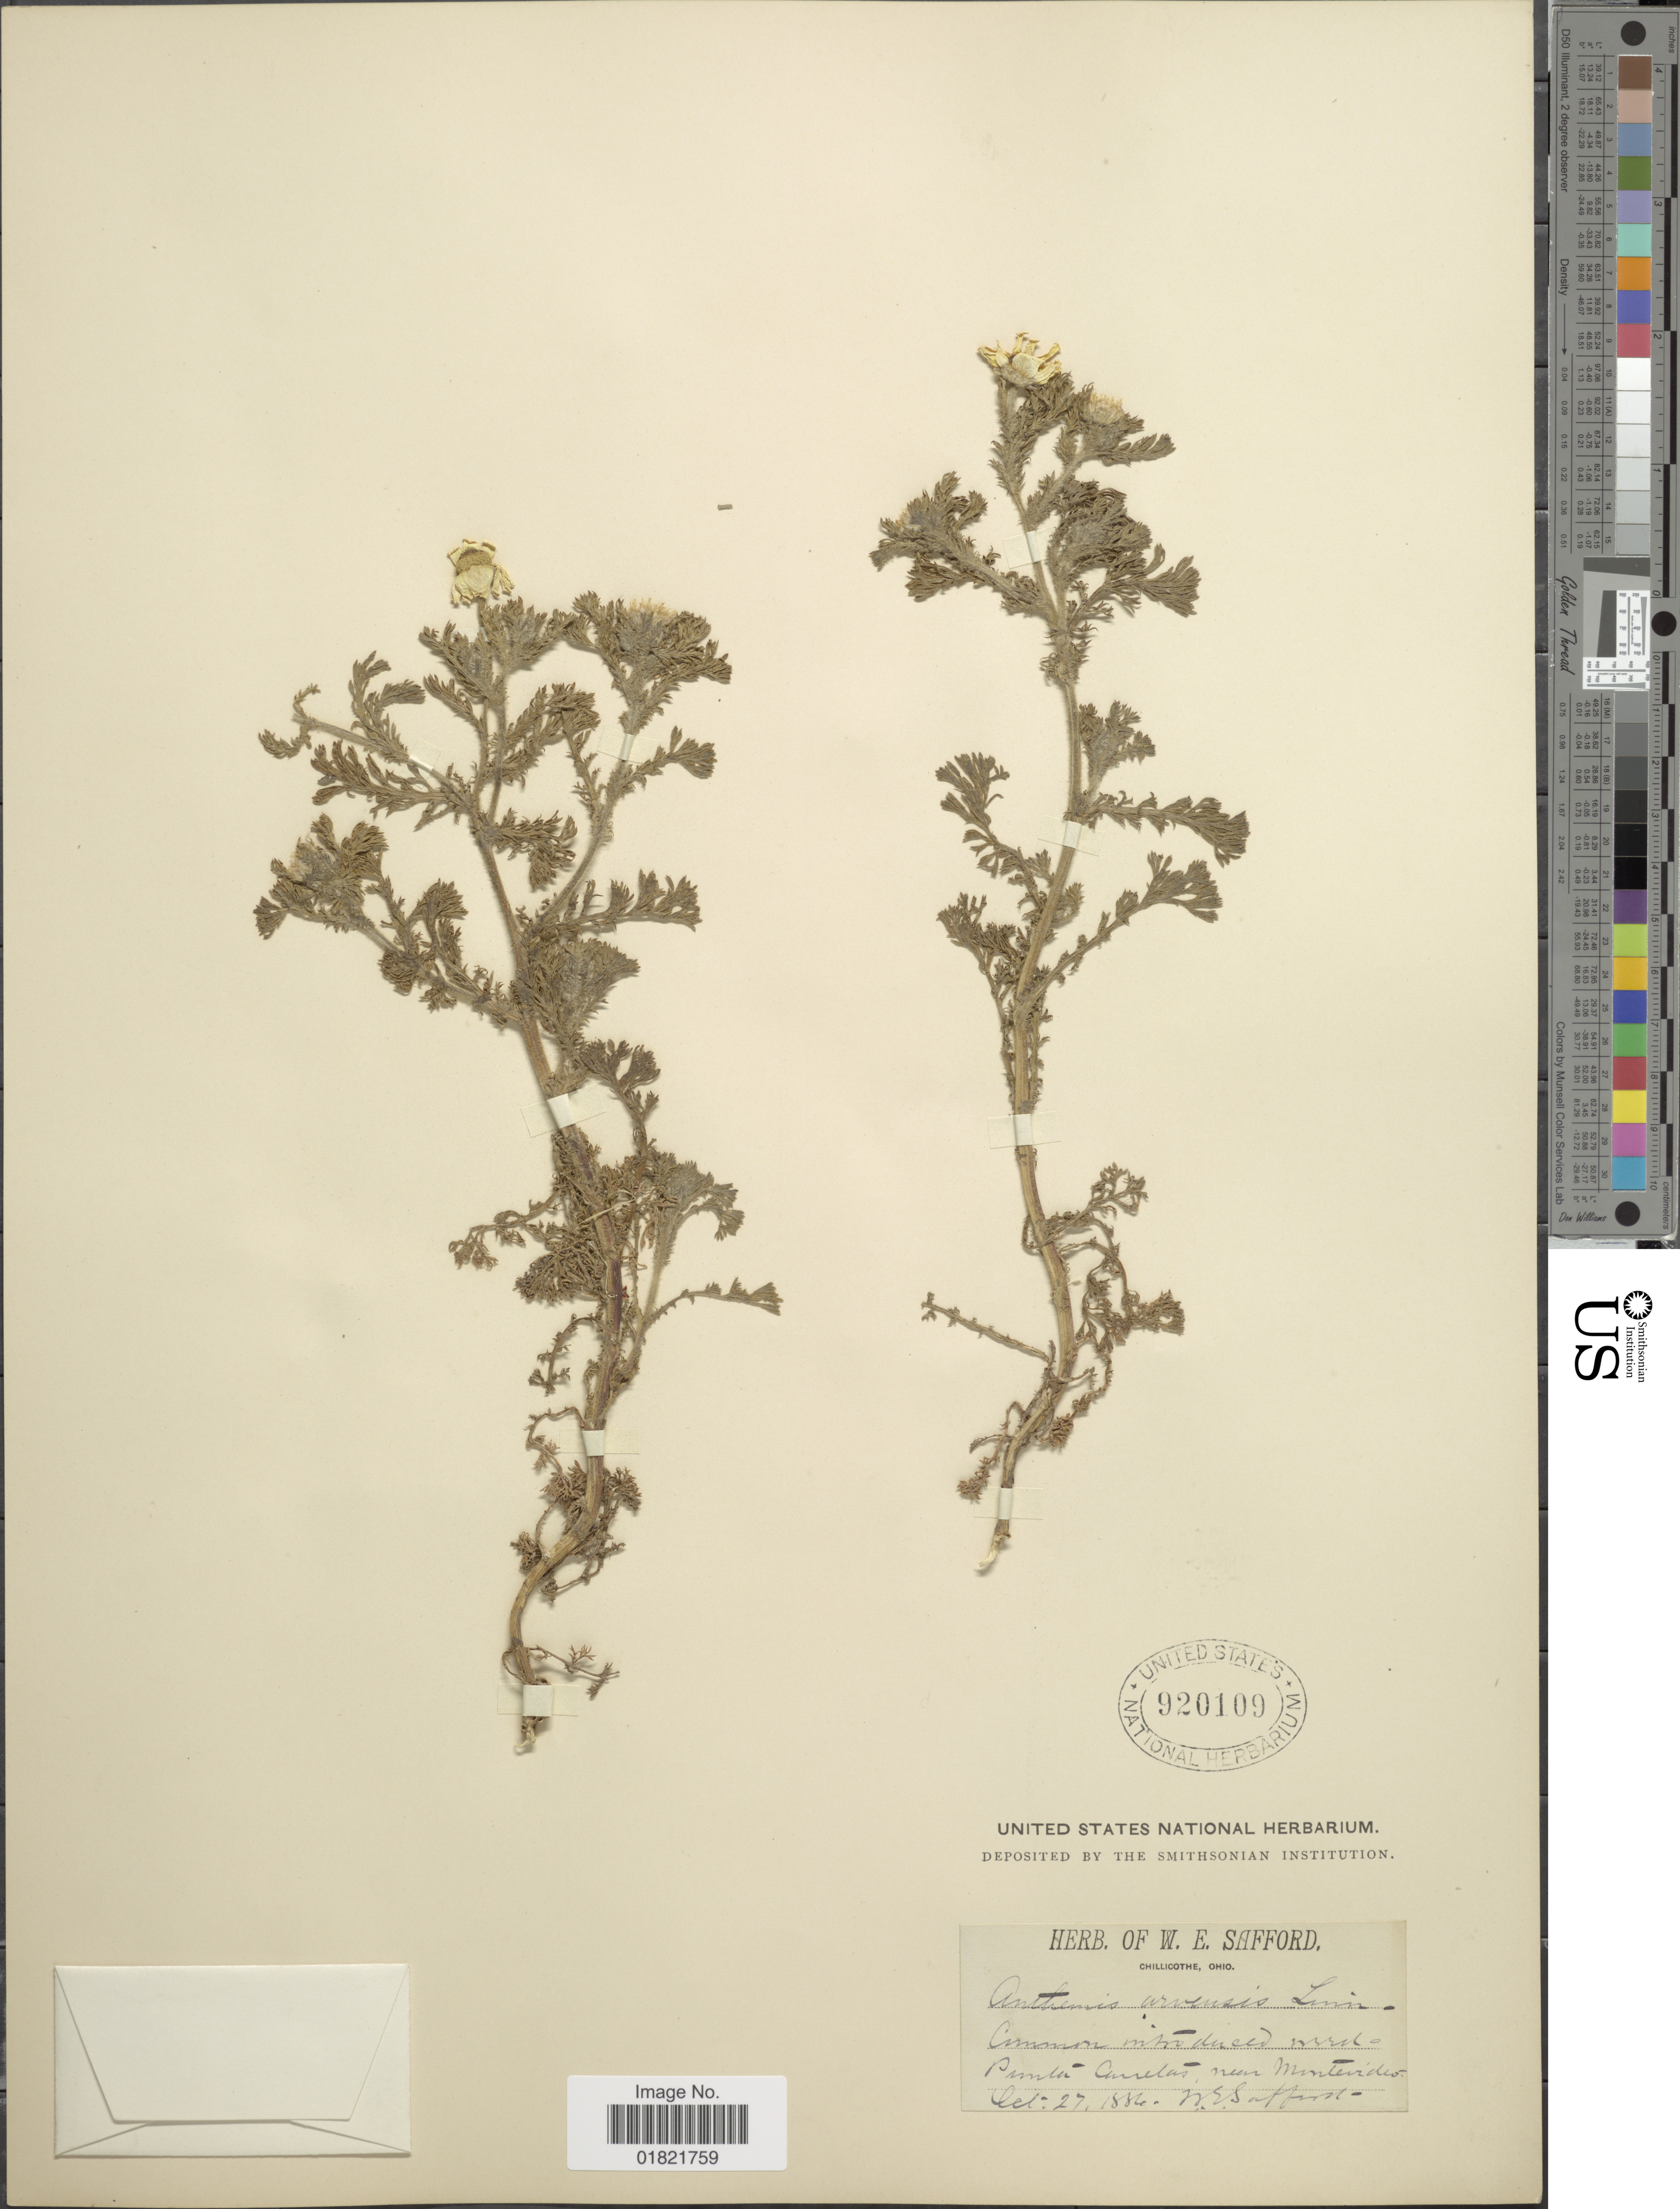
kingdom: Plantae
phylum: Tracheophyta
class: Magnoliopsida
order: Asterales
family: Asteraceae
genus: Anthemis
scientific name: Anthemis arvensis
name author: L.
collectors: W. E. Safford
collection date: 1886-10-27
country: Uruguay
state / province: Montevideo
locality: Near Montevideo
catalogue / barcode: US 920109